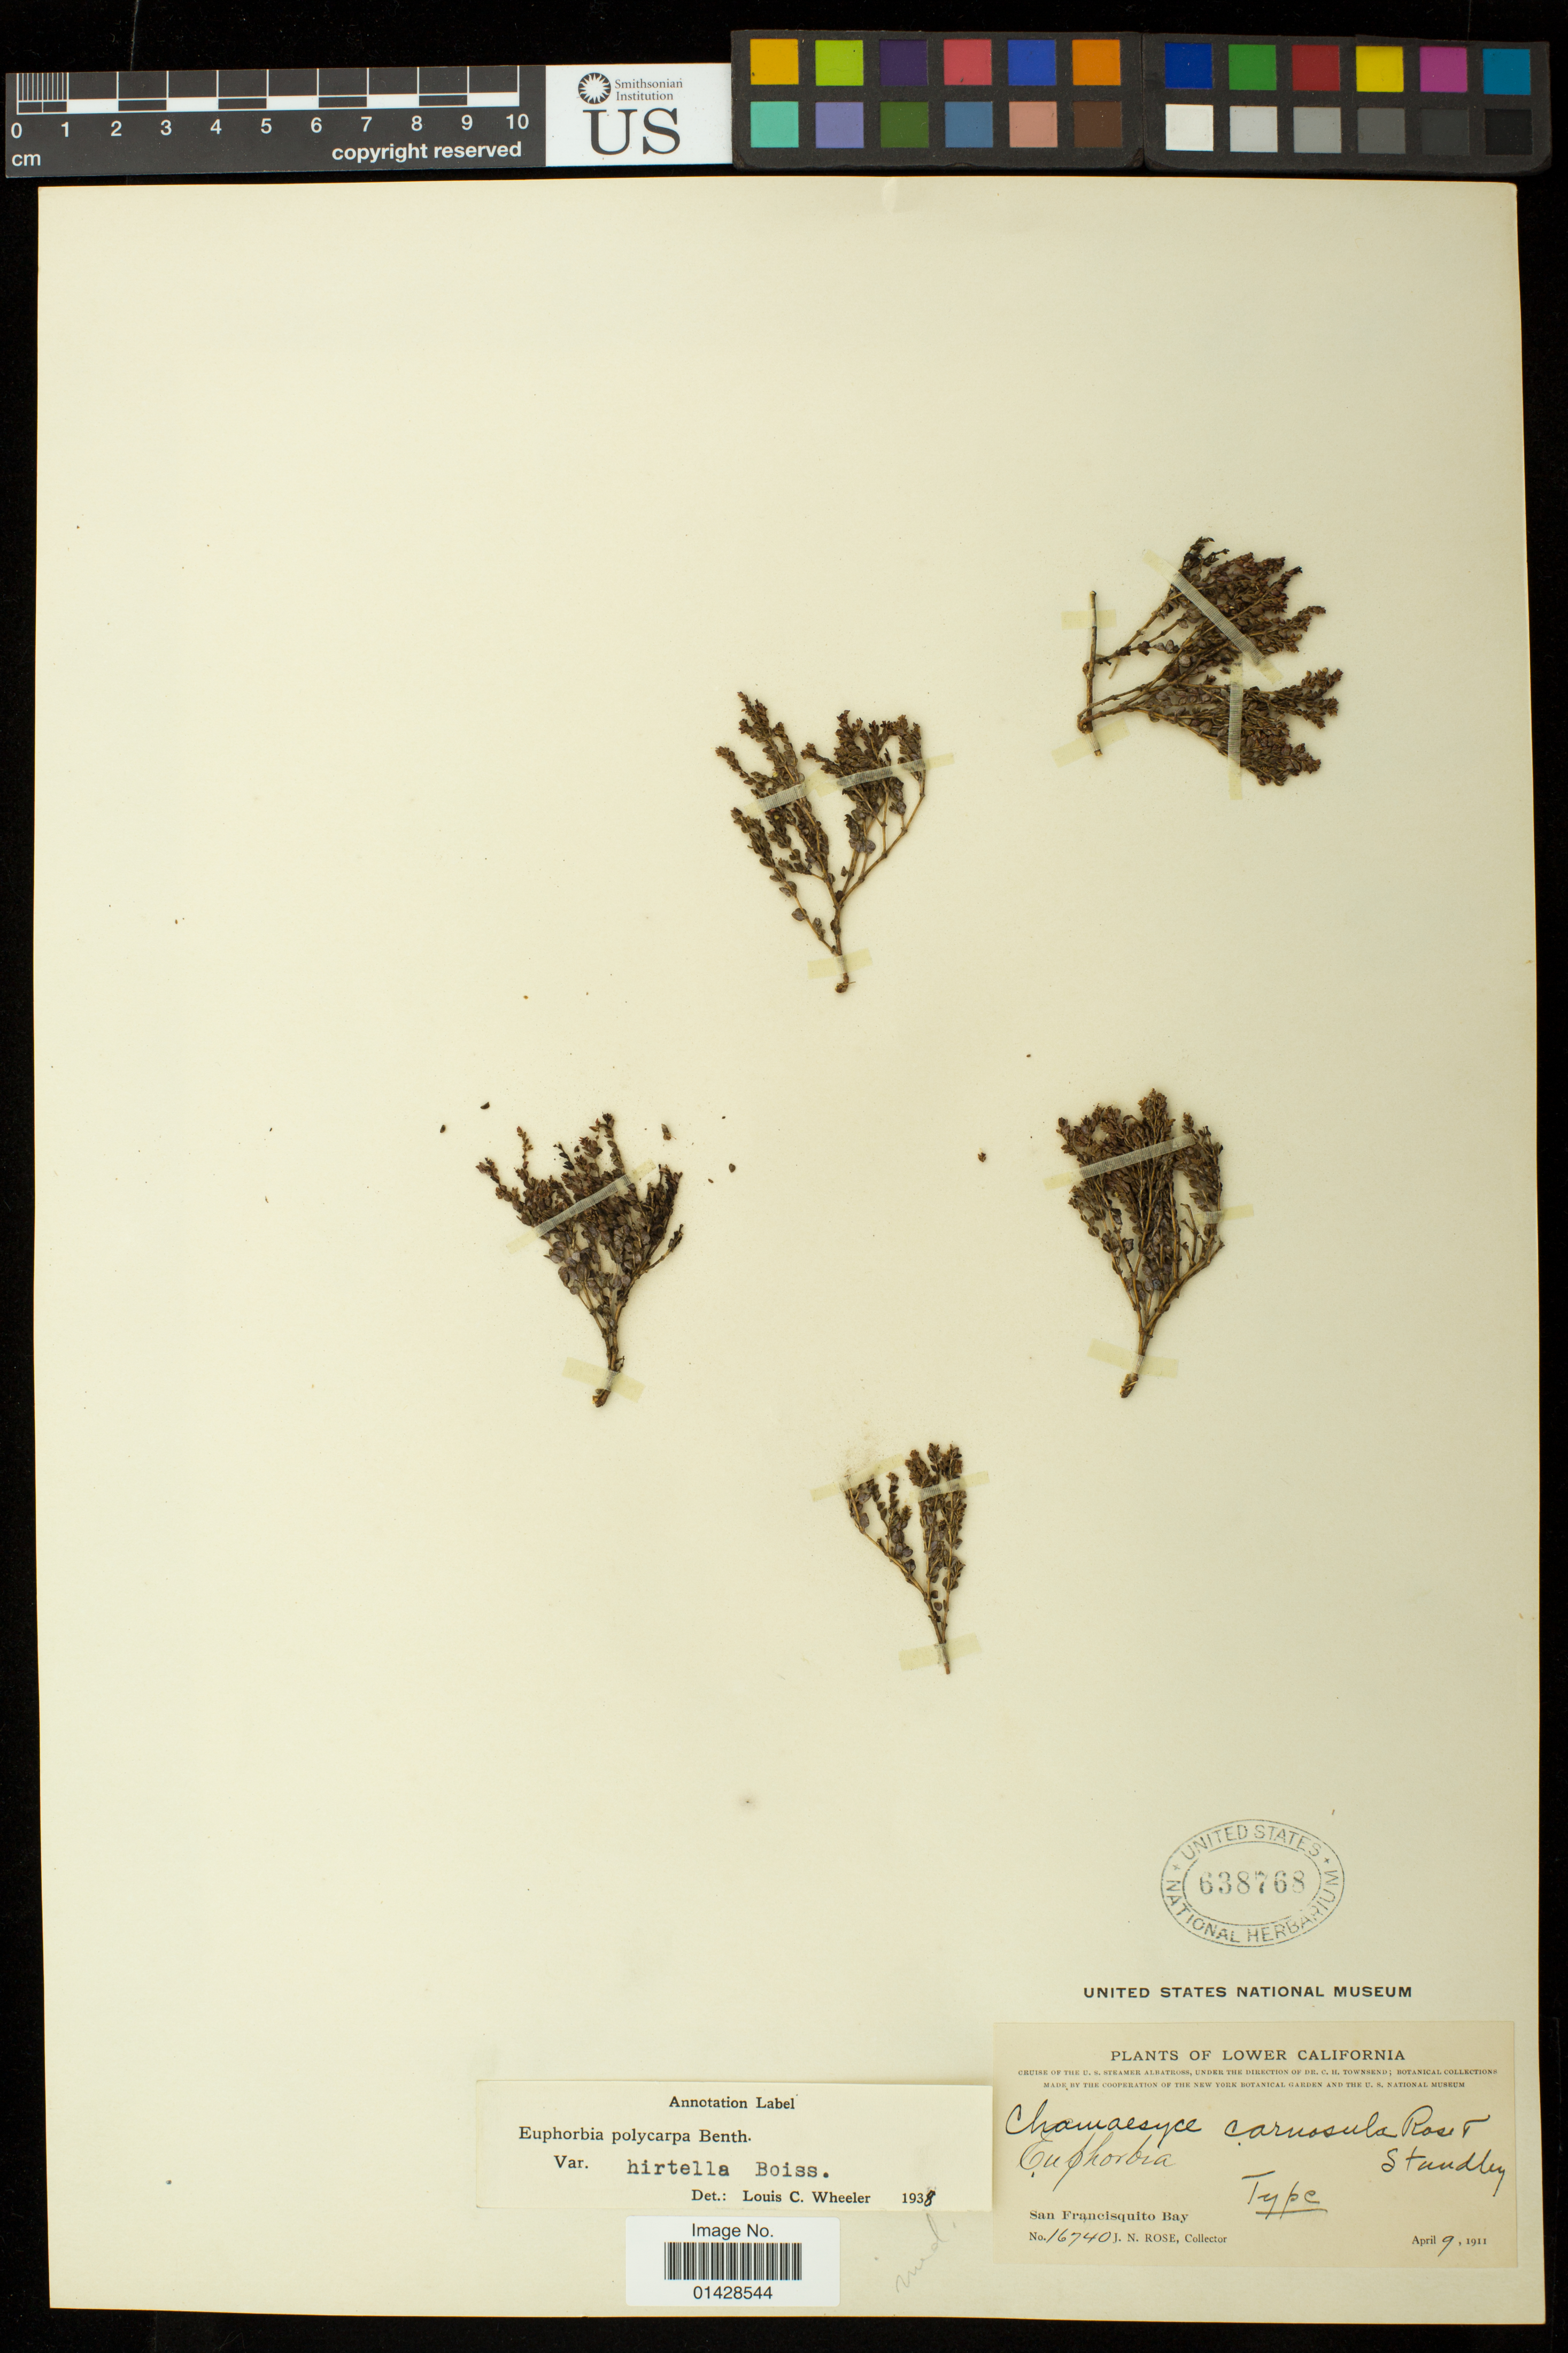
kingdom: Plantae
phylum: Tracheophyta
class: Magnoliopsida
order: Malpighiales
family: Euphorbiaceae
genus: Euphorbia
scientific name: Euphorbia polycarpa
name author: Benth.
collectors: J. N. Rose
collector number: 16740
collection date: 1911-04-09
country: Mexico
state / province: Baja California Sur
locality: San Francisquito Bay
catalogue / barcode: US 638768